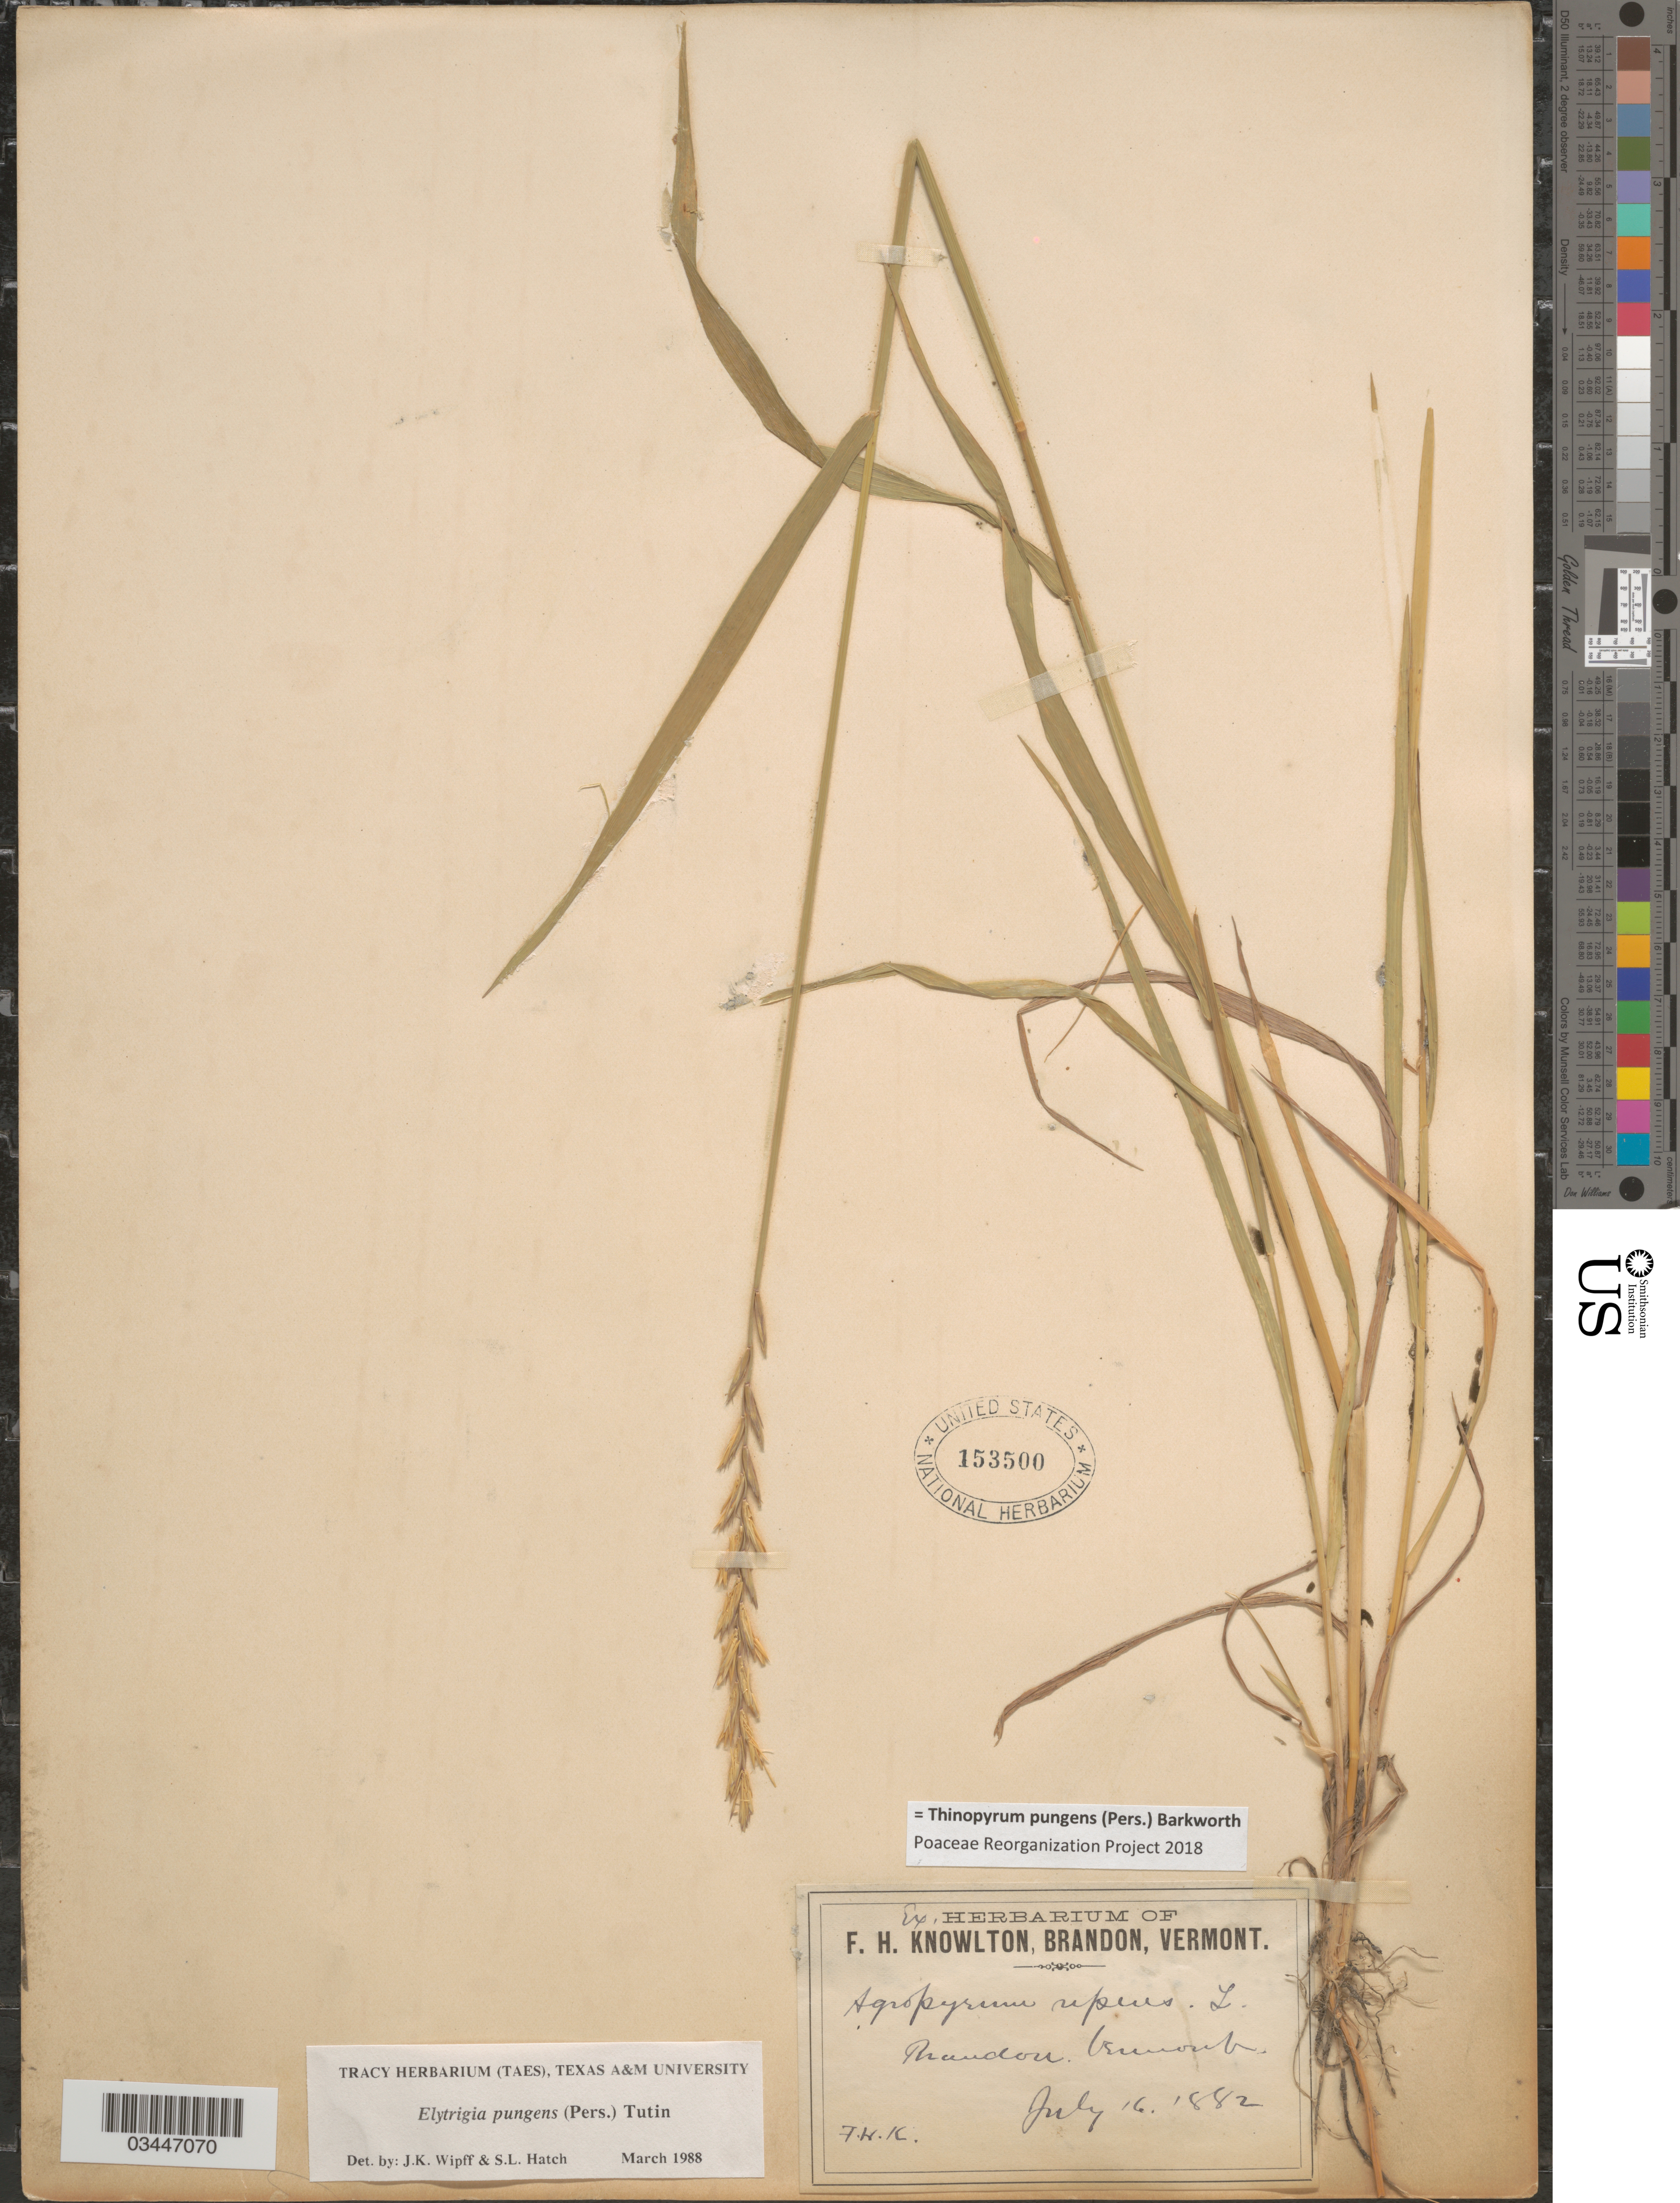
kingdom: Plantae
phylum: Tracheophyta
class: Liliopsida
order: Poales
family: Poaceae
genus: Thinopyrum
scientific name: Thinopyrum pungens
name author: (Pers.) Barkworth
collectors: F. H. Knowlton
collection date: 1882-07-16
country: United States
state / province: Vermont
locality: Brandon.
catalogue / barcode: US 153500